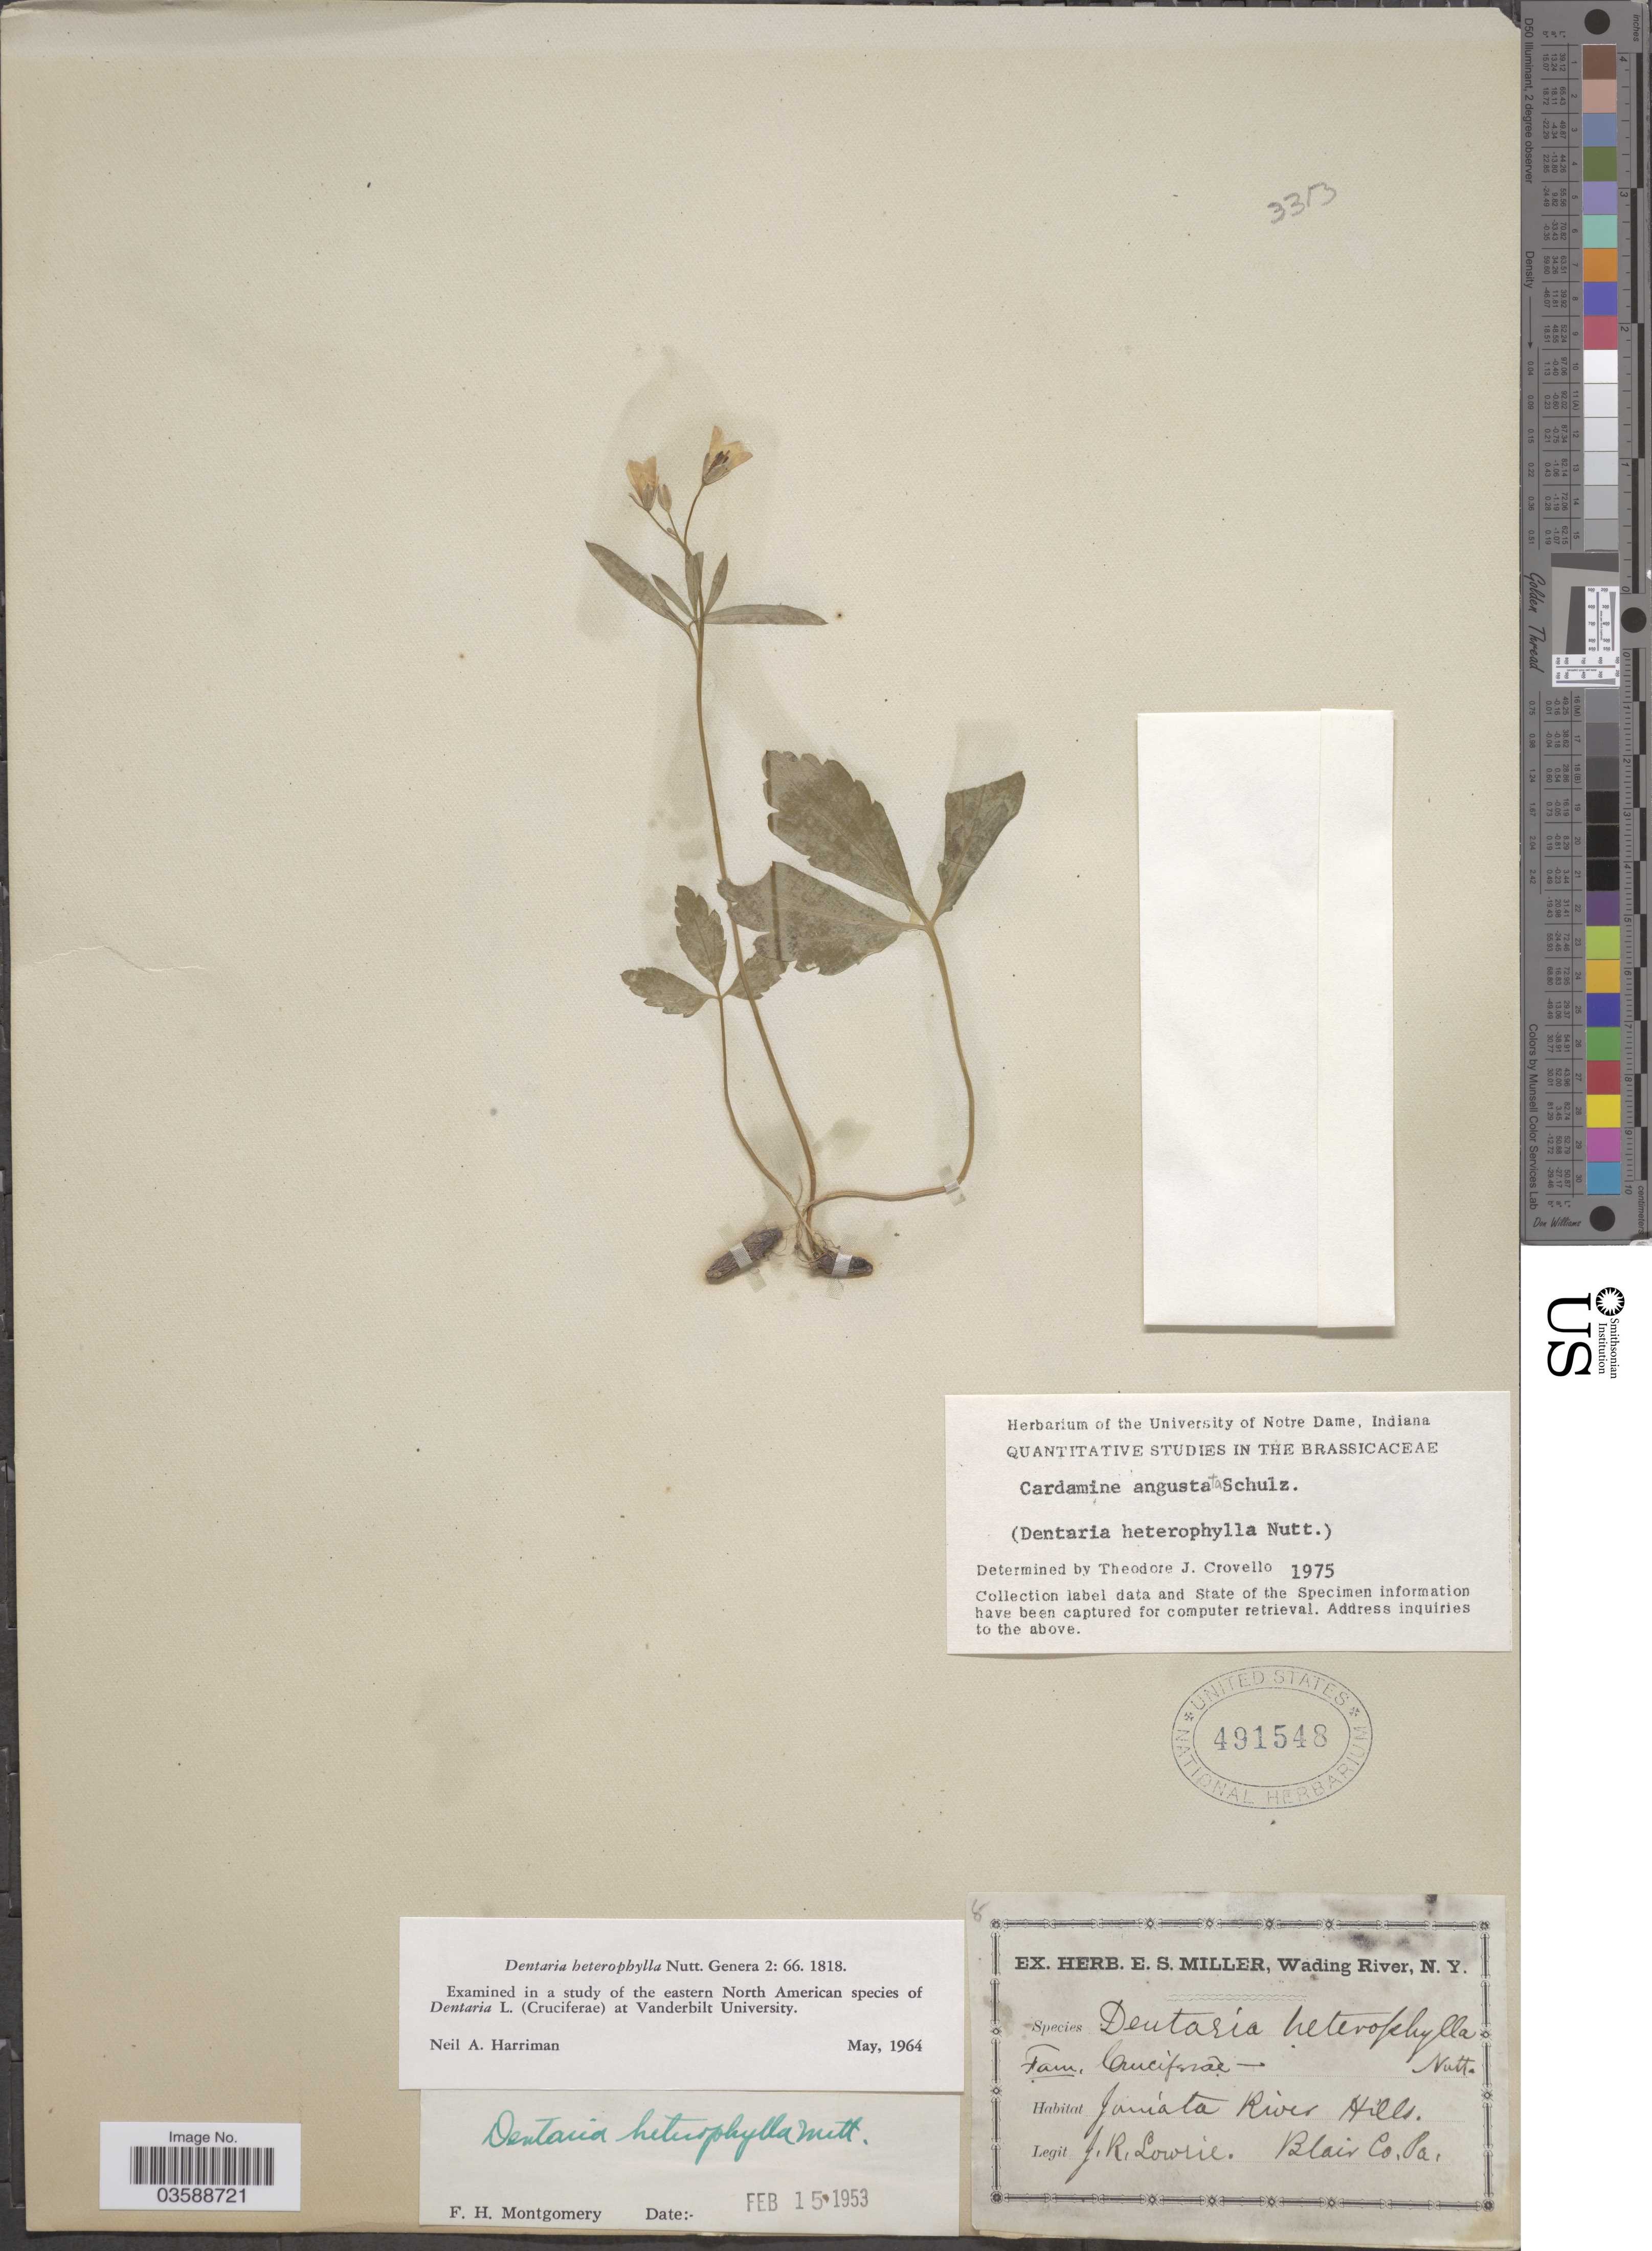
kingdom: Plantae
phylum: Tracheophyta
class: Magnoliopsida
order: Brassicales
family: Brassicaceae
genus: Cardamine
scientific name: Cardamine angustata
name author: O.E. Schulz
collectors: J. Lowrie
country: United States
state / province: Pennsylvania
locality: Juniata River Hills.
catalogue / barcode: US 491548